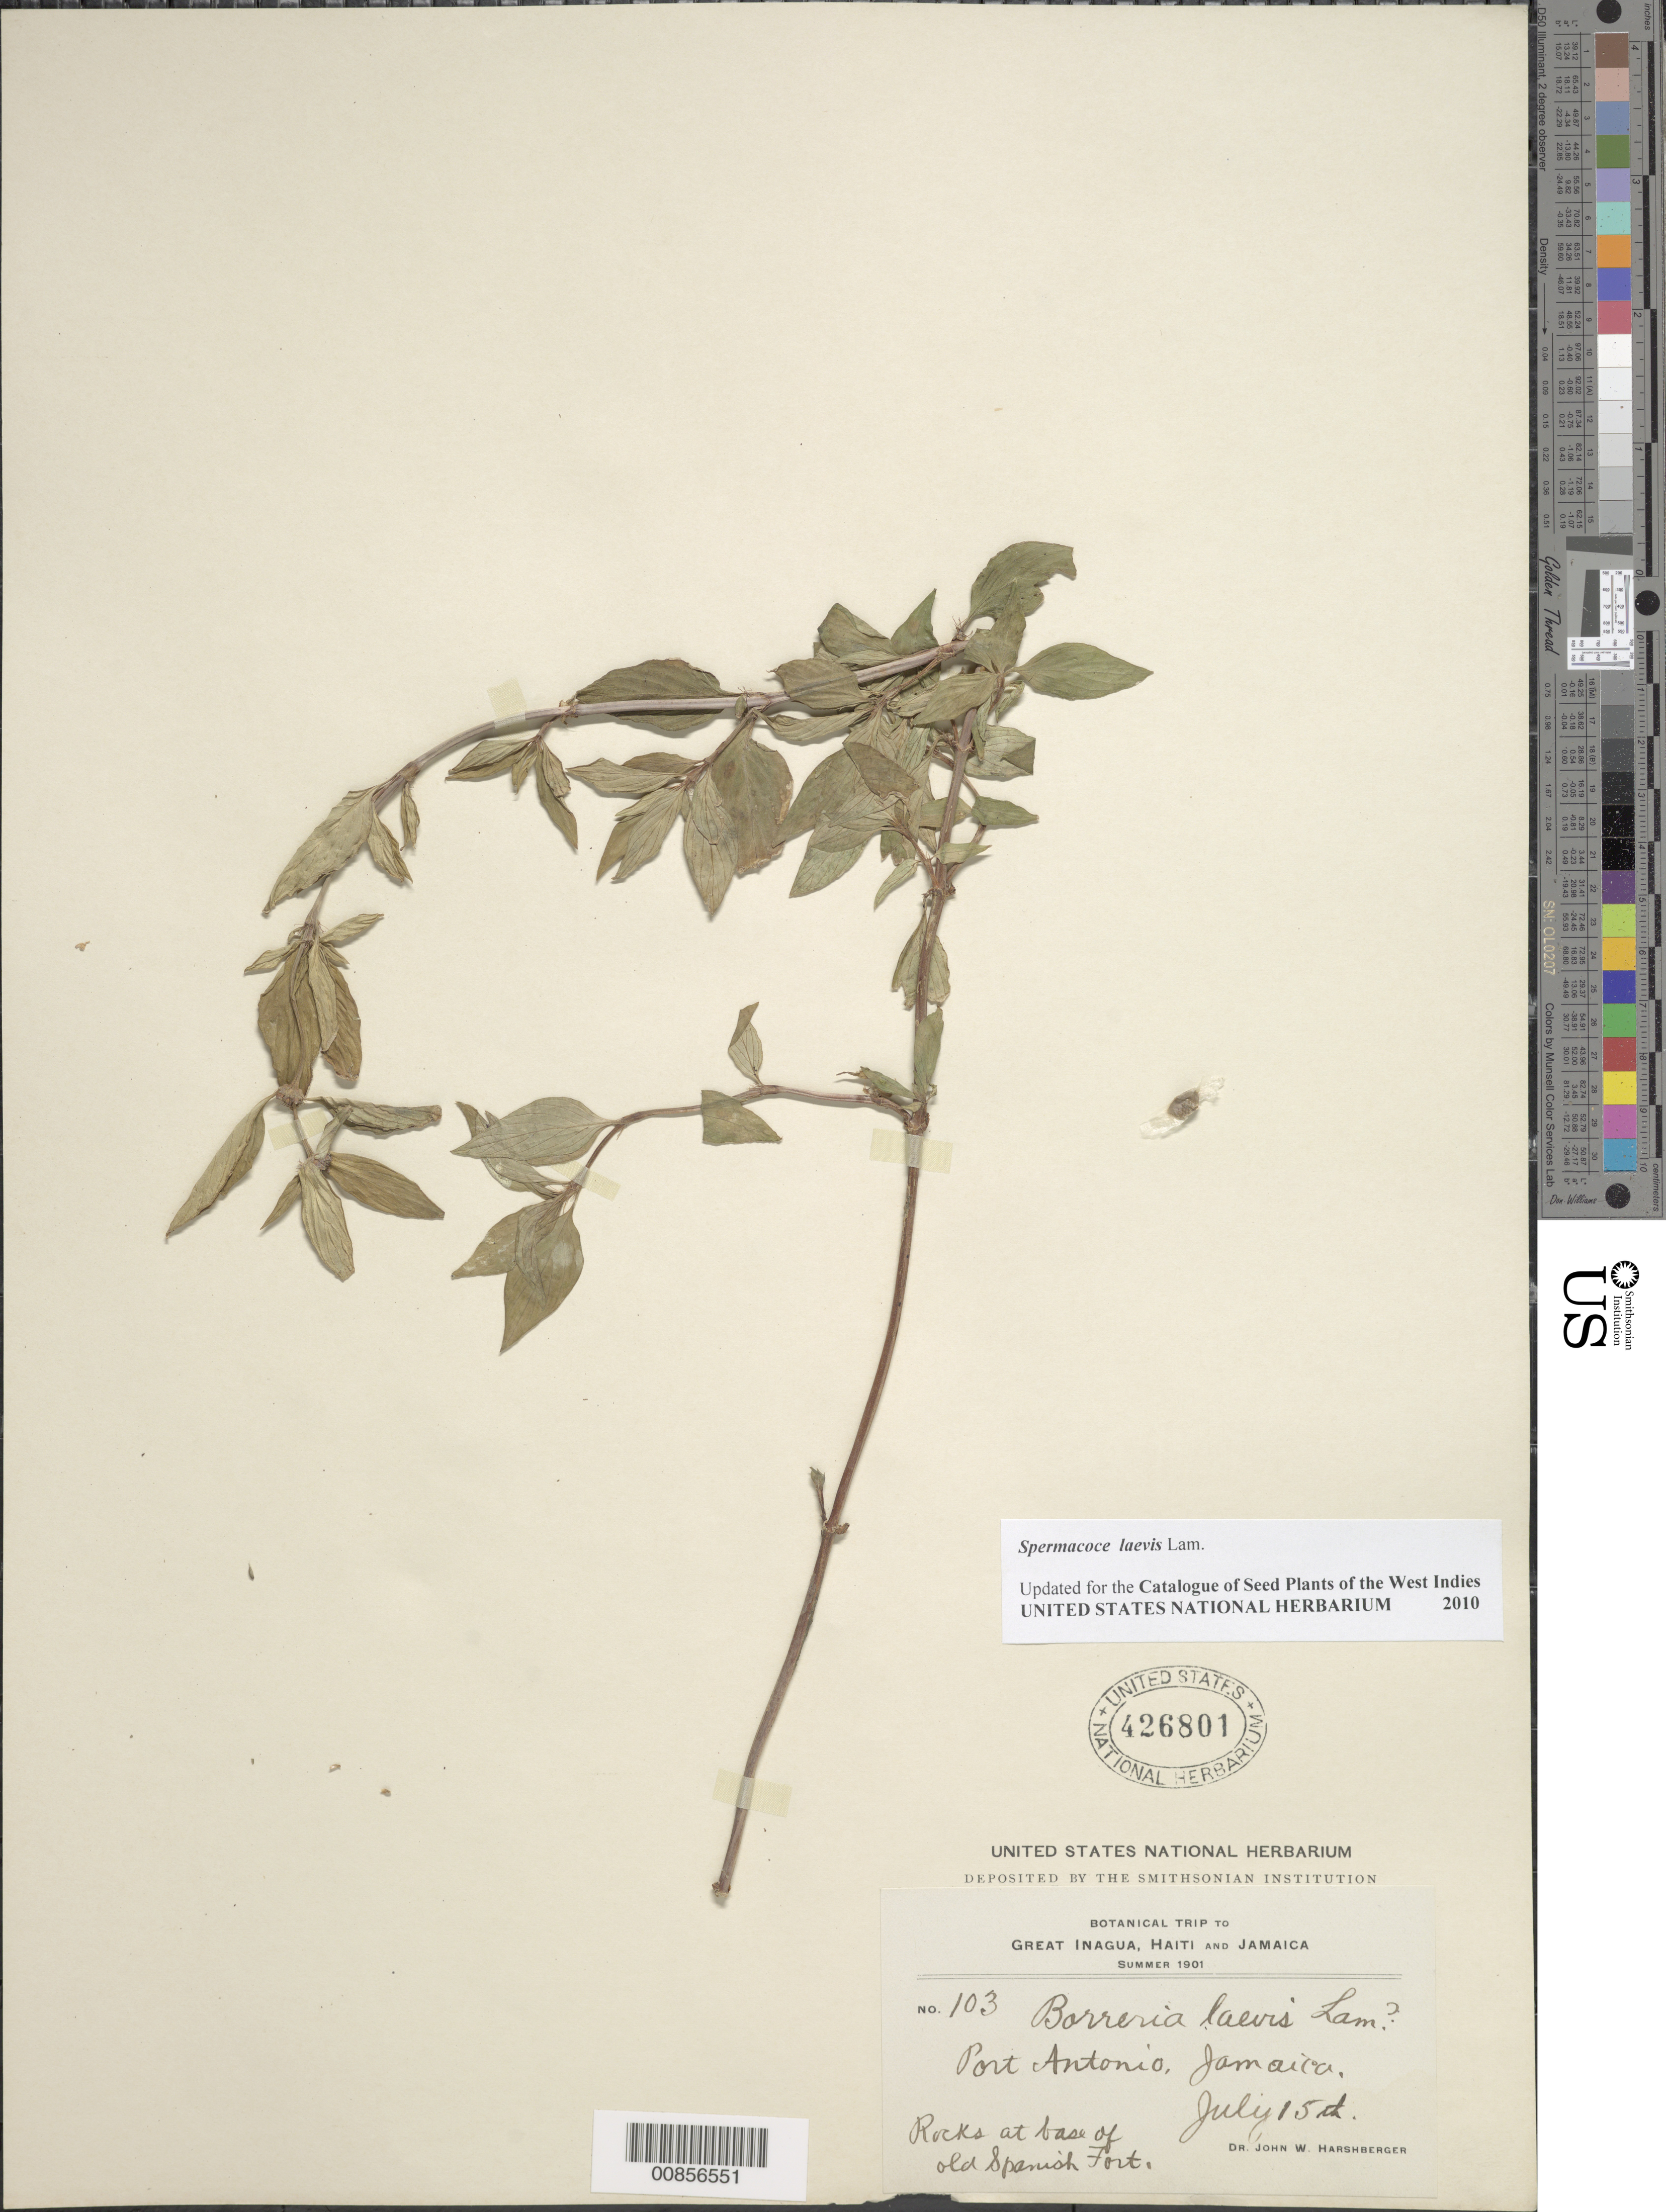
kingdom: Plantae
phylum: Tracheophyta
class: Magnoliopsida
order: Gentianales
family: Rubiaceae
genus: Spermacoce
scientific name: Spermacoce laevis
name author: Lam.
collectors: J. W. Harshberger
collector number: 103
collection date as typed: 15 Jul 1901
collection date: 1901-07-15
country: Jamaica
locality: Port Antonio, at base of old Spanish Fort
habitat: Rocks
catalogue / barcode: US 426801